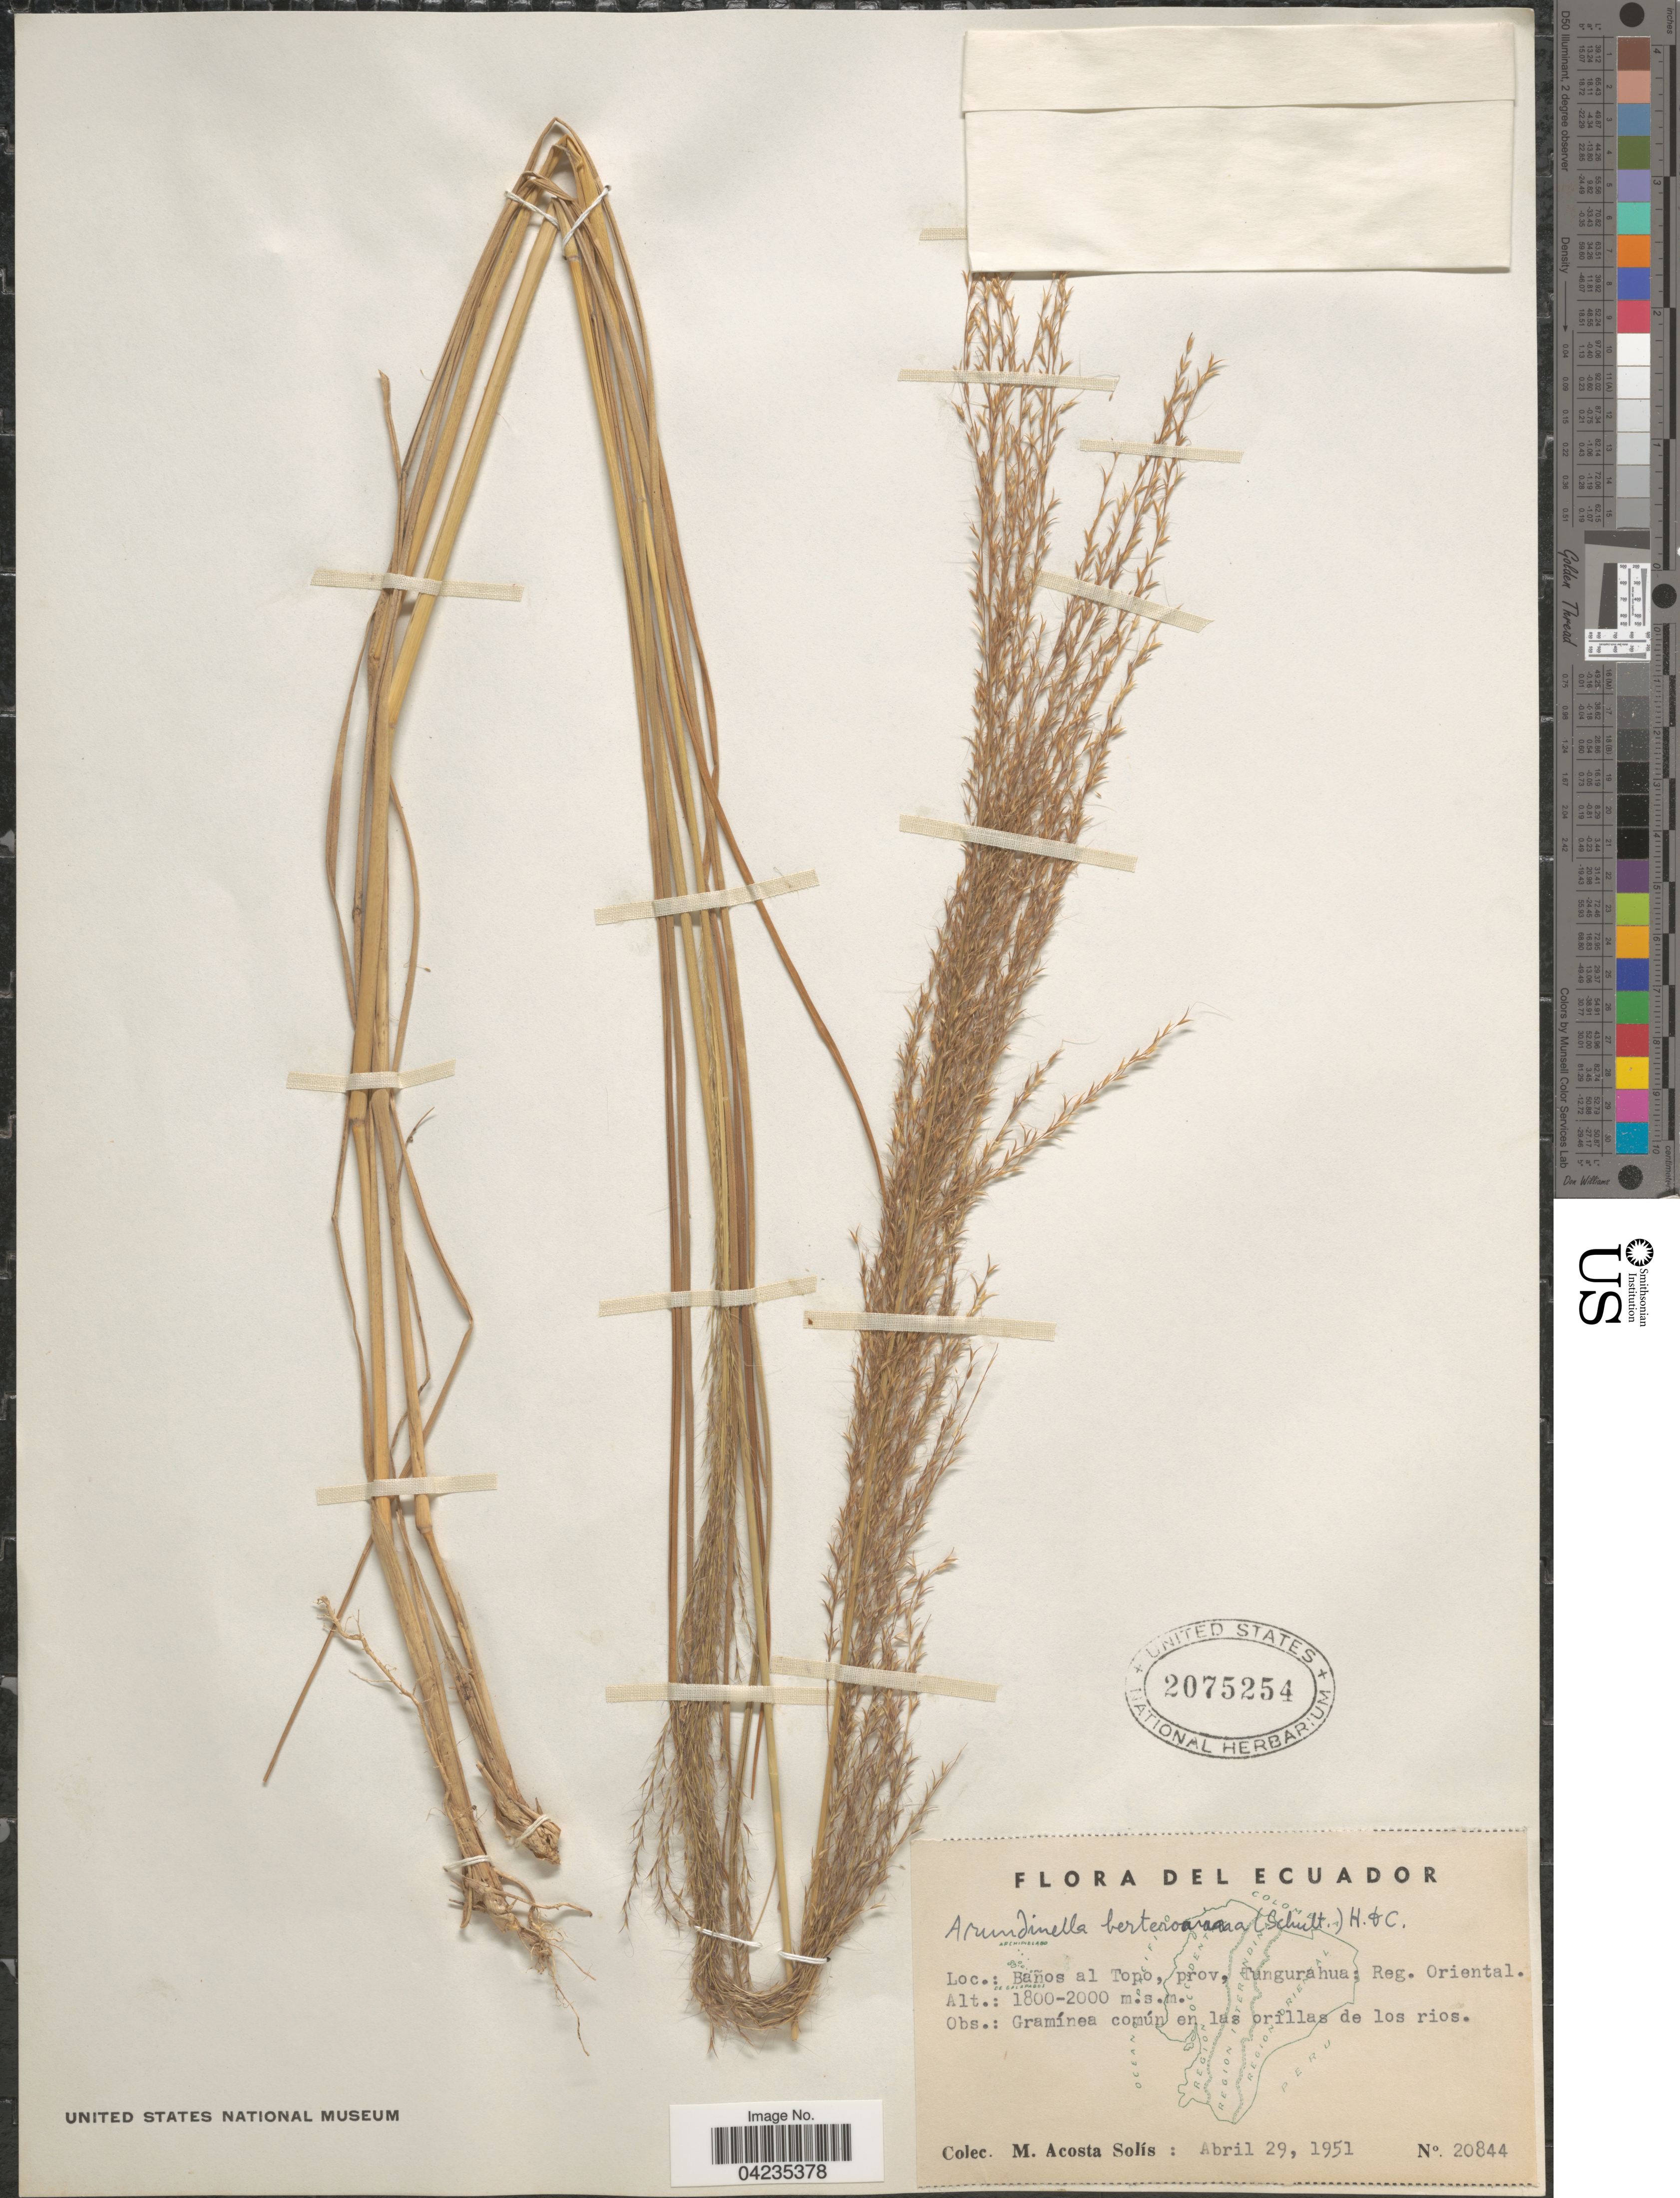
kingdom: Plantae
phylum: Tracheophyta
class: Liliopsida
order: Poales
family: Poaceae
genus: Arundinella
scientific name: Arundinella berteroniana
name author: (Schult.) Hitchc. & Chase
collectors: M. Acosta Solis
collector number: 20844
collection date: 1951-04-29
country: Ecuador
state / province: Tungurahua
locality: Baños al Topo, Reg. Oriental.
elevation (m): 1800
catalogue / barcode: US 2075254